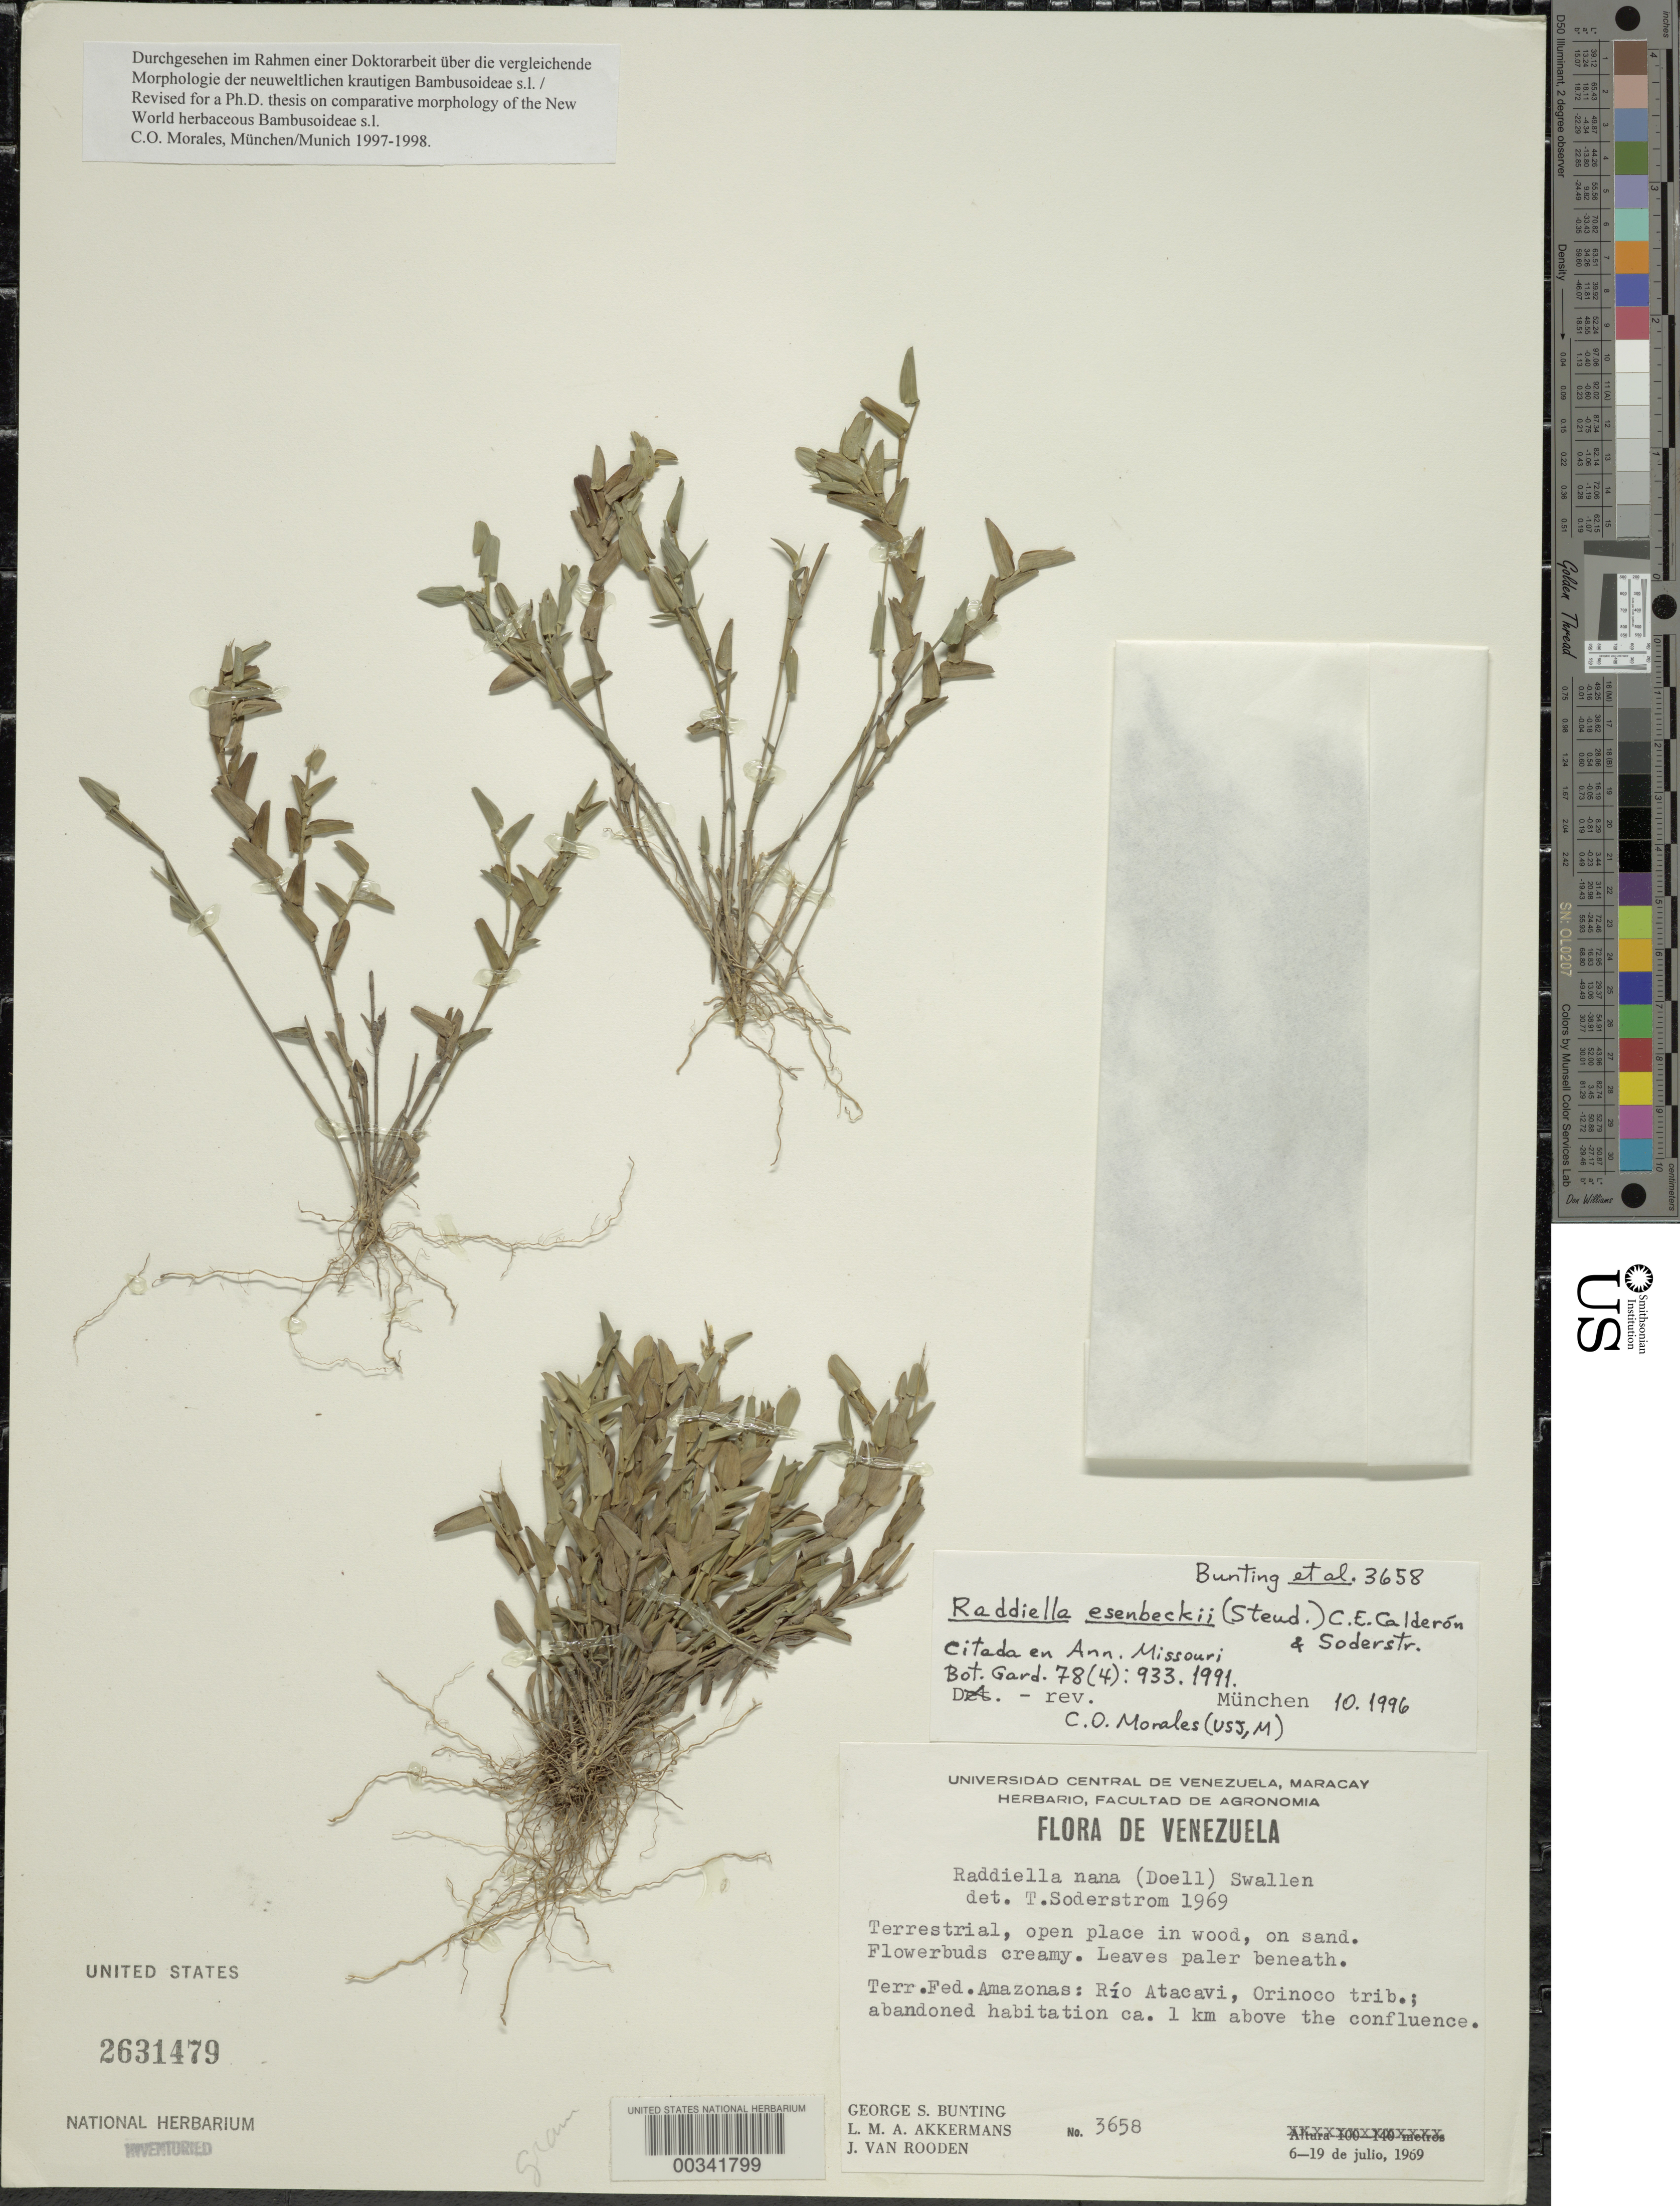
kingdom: Plantae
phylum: Tracheophyta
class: Liliopsida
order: Poales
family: Poaceae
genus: Raddiella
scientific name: Raddiella nana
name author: (Döll) Swallen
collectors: G. S. Bunting, L. M. Akkermans & J. Van Rooden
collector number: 3658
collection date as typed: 06 Jul 1969 to 19 Jul 1969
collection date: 1969-07-06/1969-07-19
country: Venezuela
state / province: Amazonas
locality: Rio Atacavi, Orinoco Trib.; ca 1 km above the confluence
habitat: Open place in wood, on sand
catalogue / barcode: US 2631479